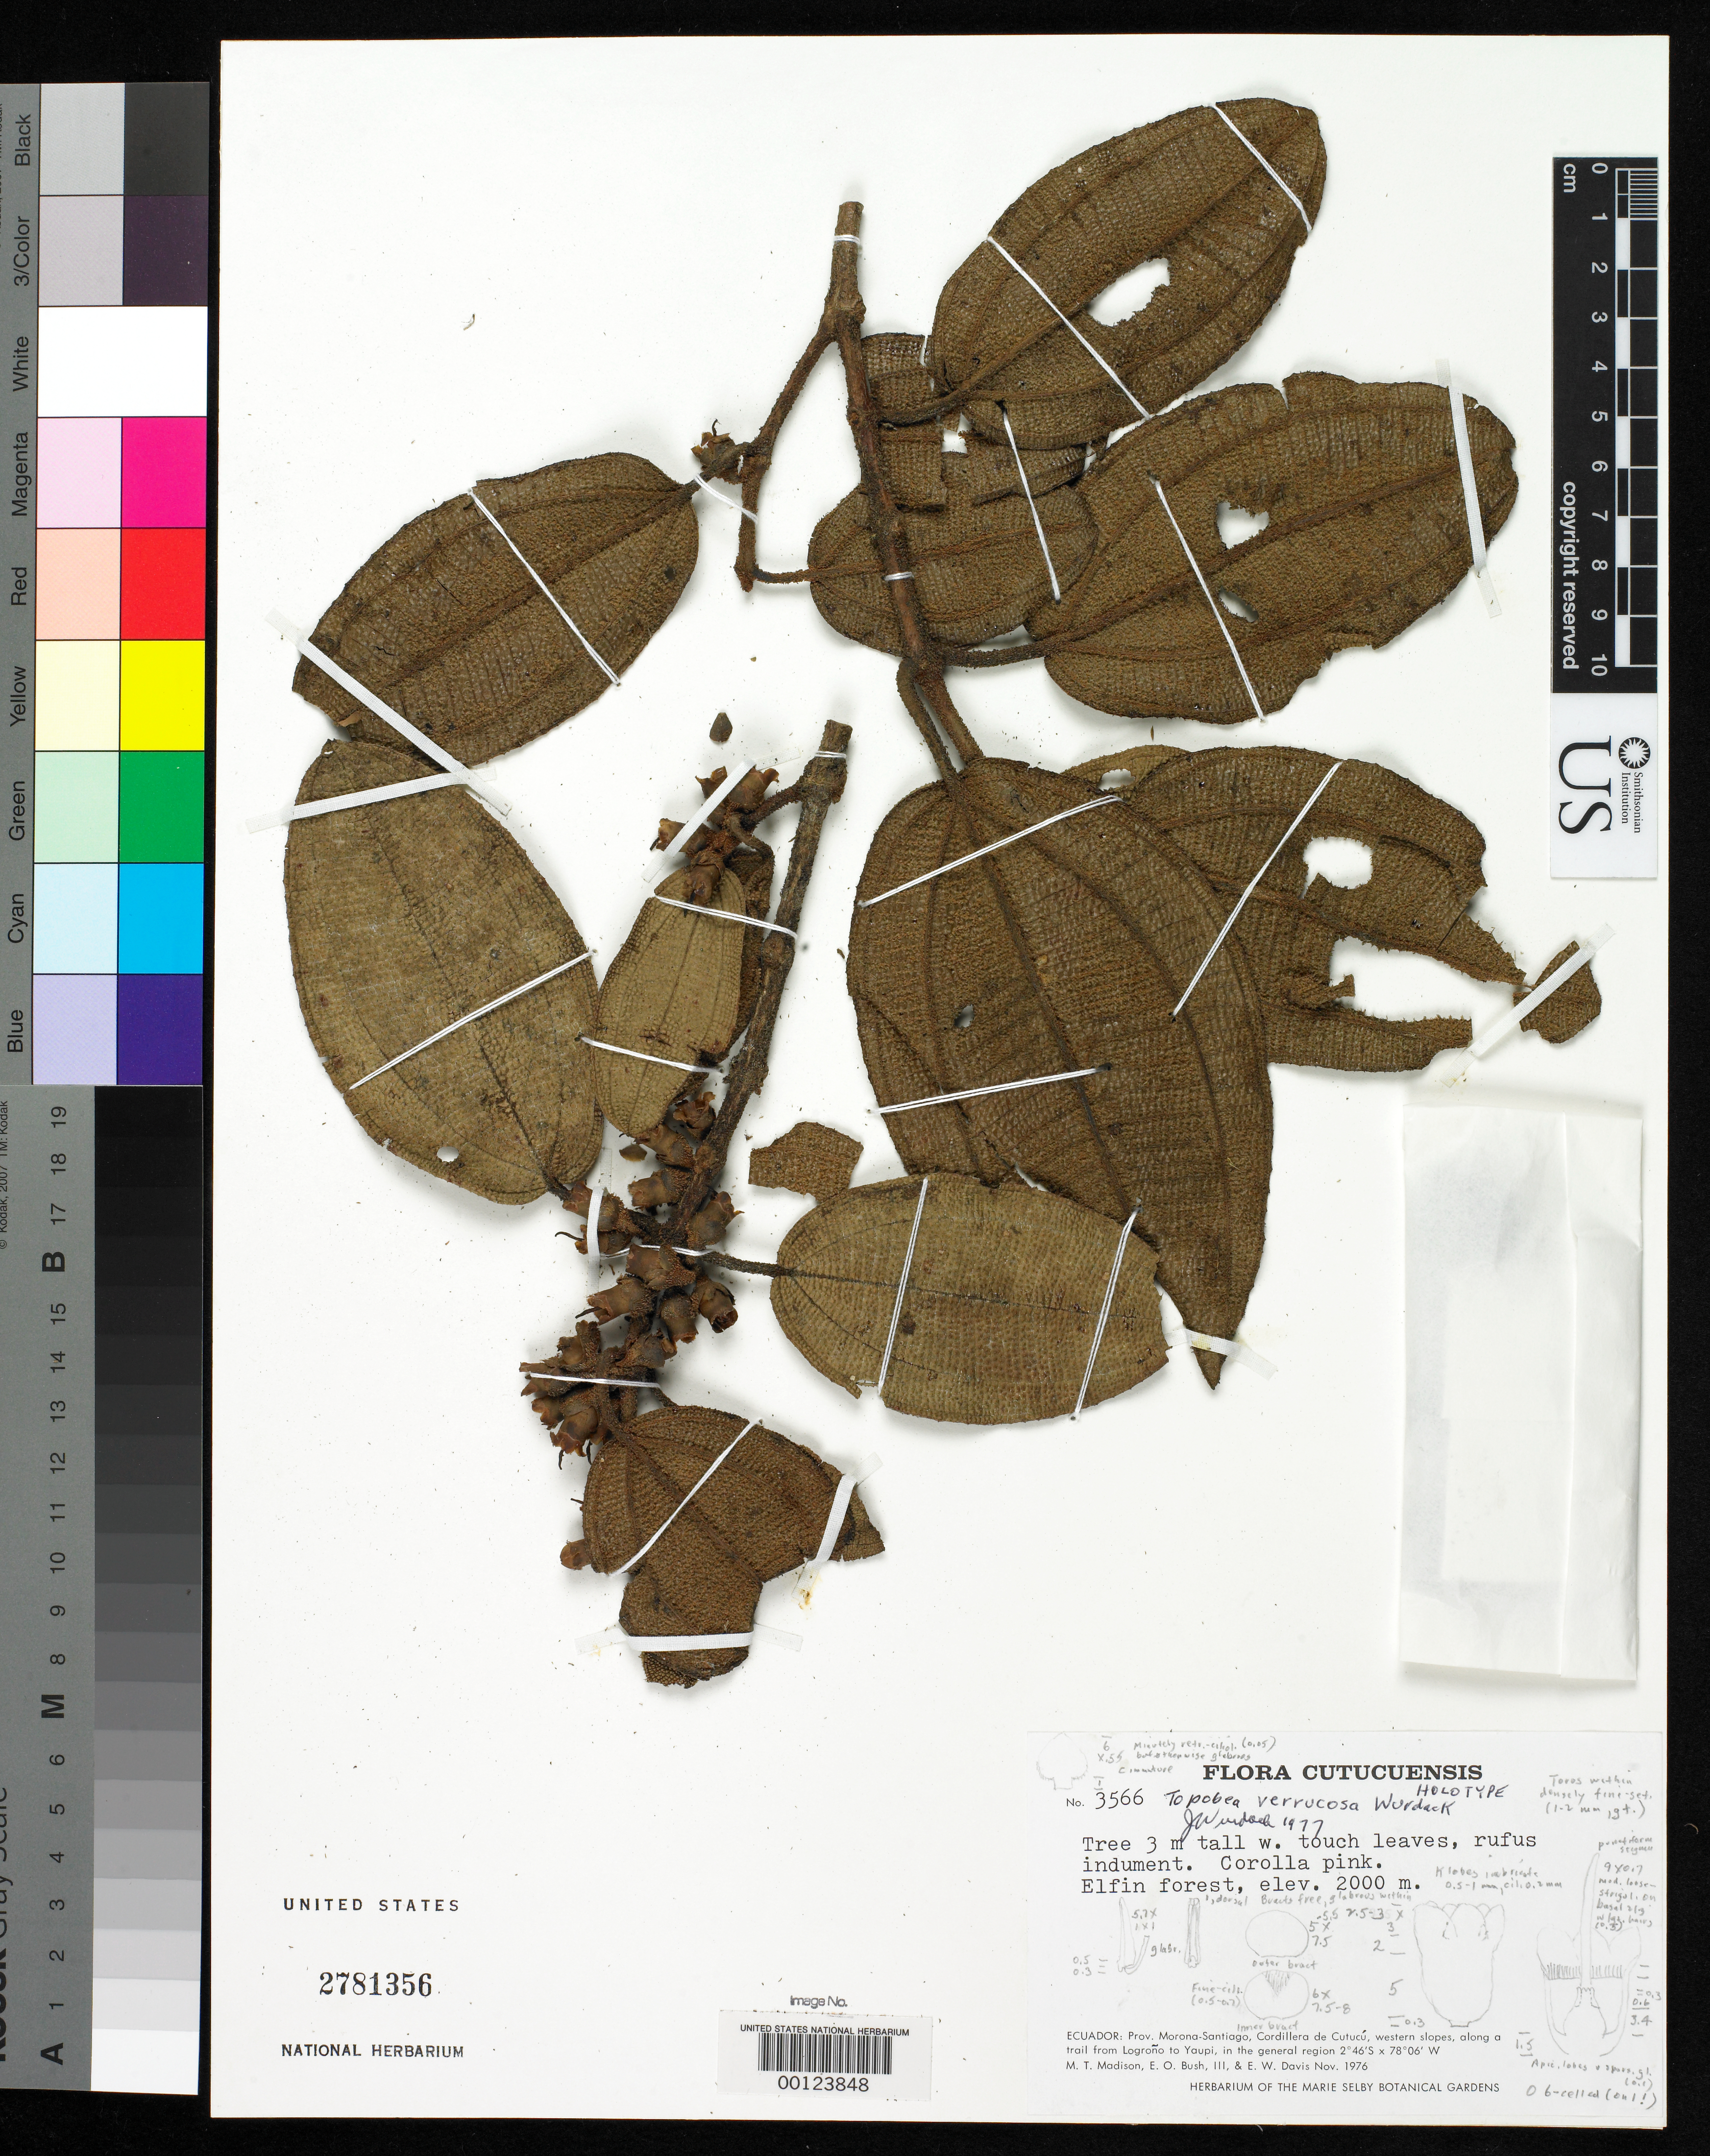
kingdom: Plantae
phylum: Tracheophyta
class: Magnoliopsida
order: Myrtales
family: Melastomataceae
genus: Topobea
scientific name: Topobea verrucosa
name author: Wurdack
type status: Holotype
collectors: M. T. Madison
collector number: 3566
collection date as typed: Nov 1976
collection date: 1976-11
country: Ecuador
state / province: Morona-Santiago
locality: Cordillera de Cutucu, along Trail from Logrono to Yaupi.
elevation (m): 2000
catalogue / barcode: US 2781356